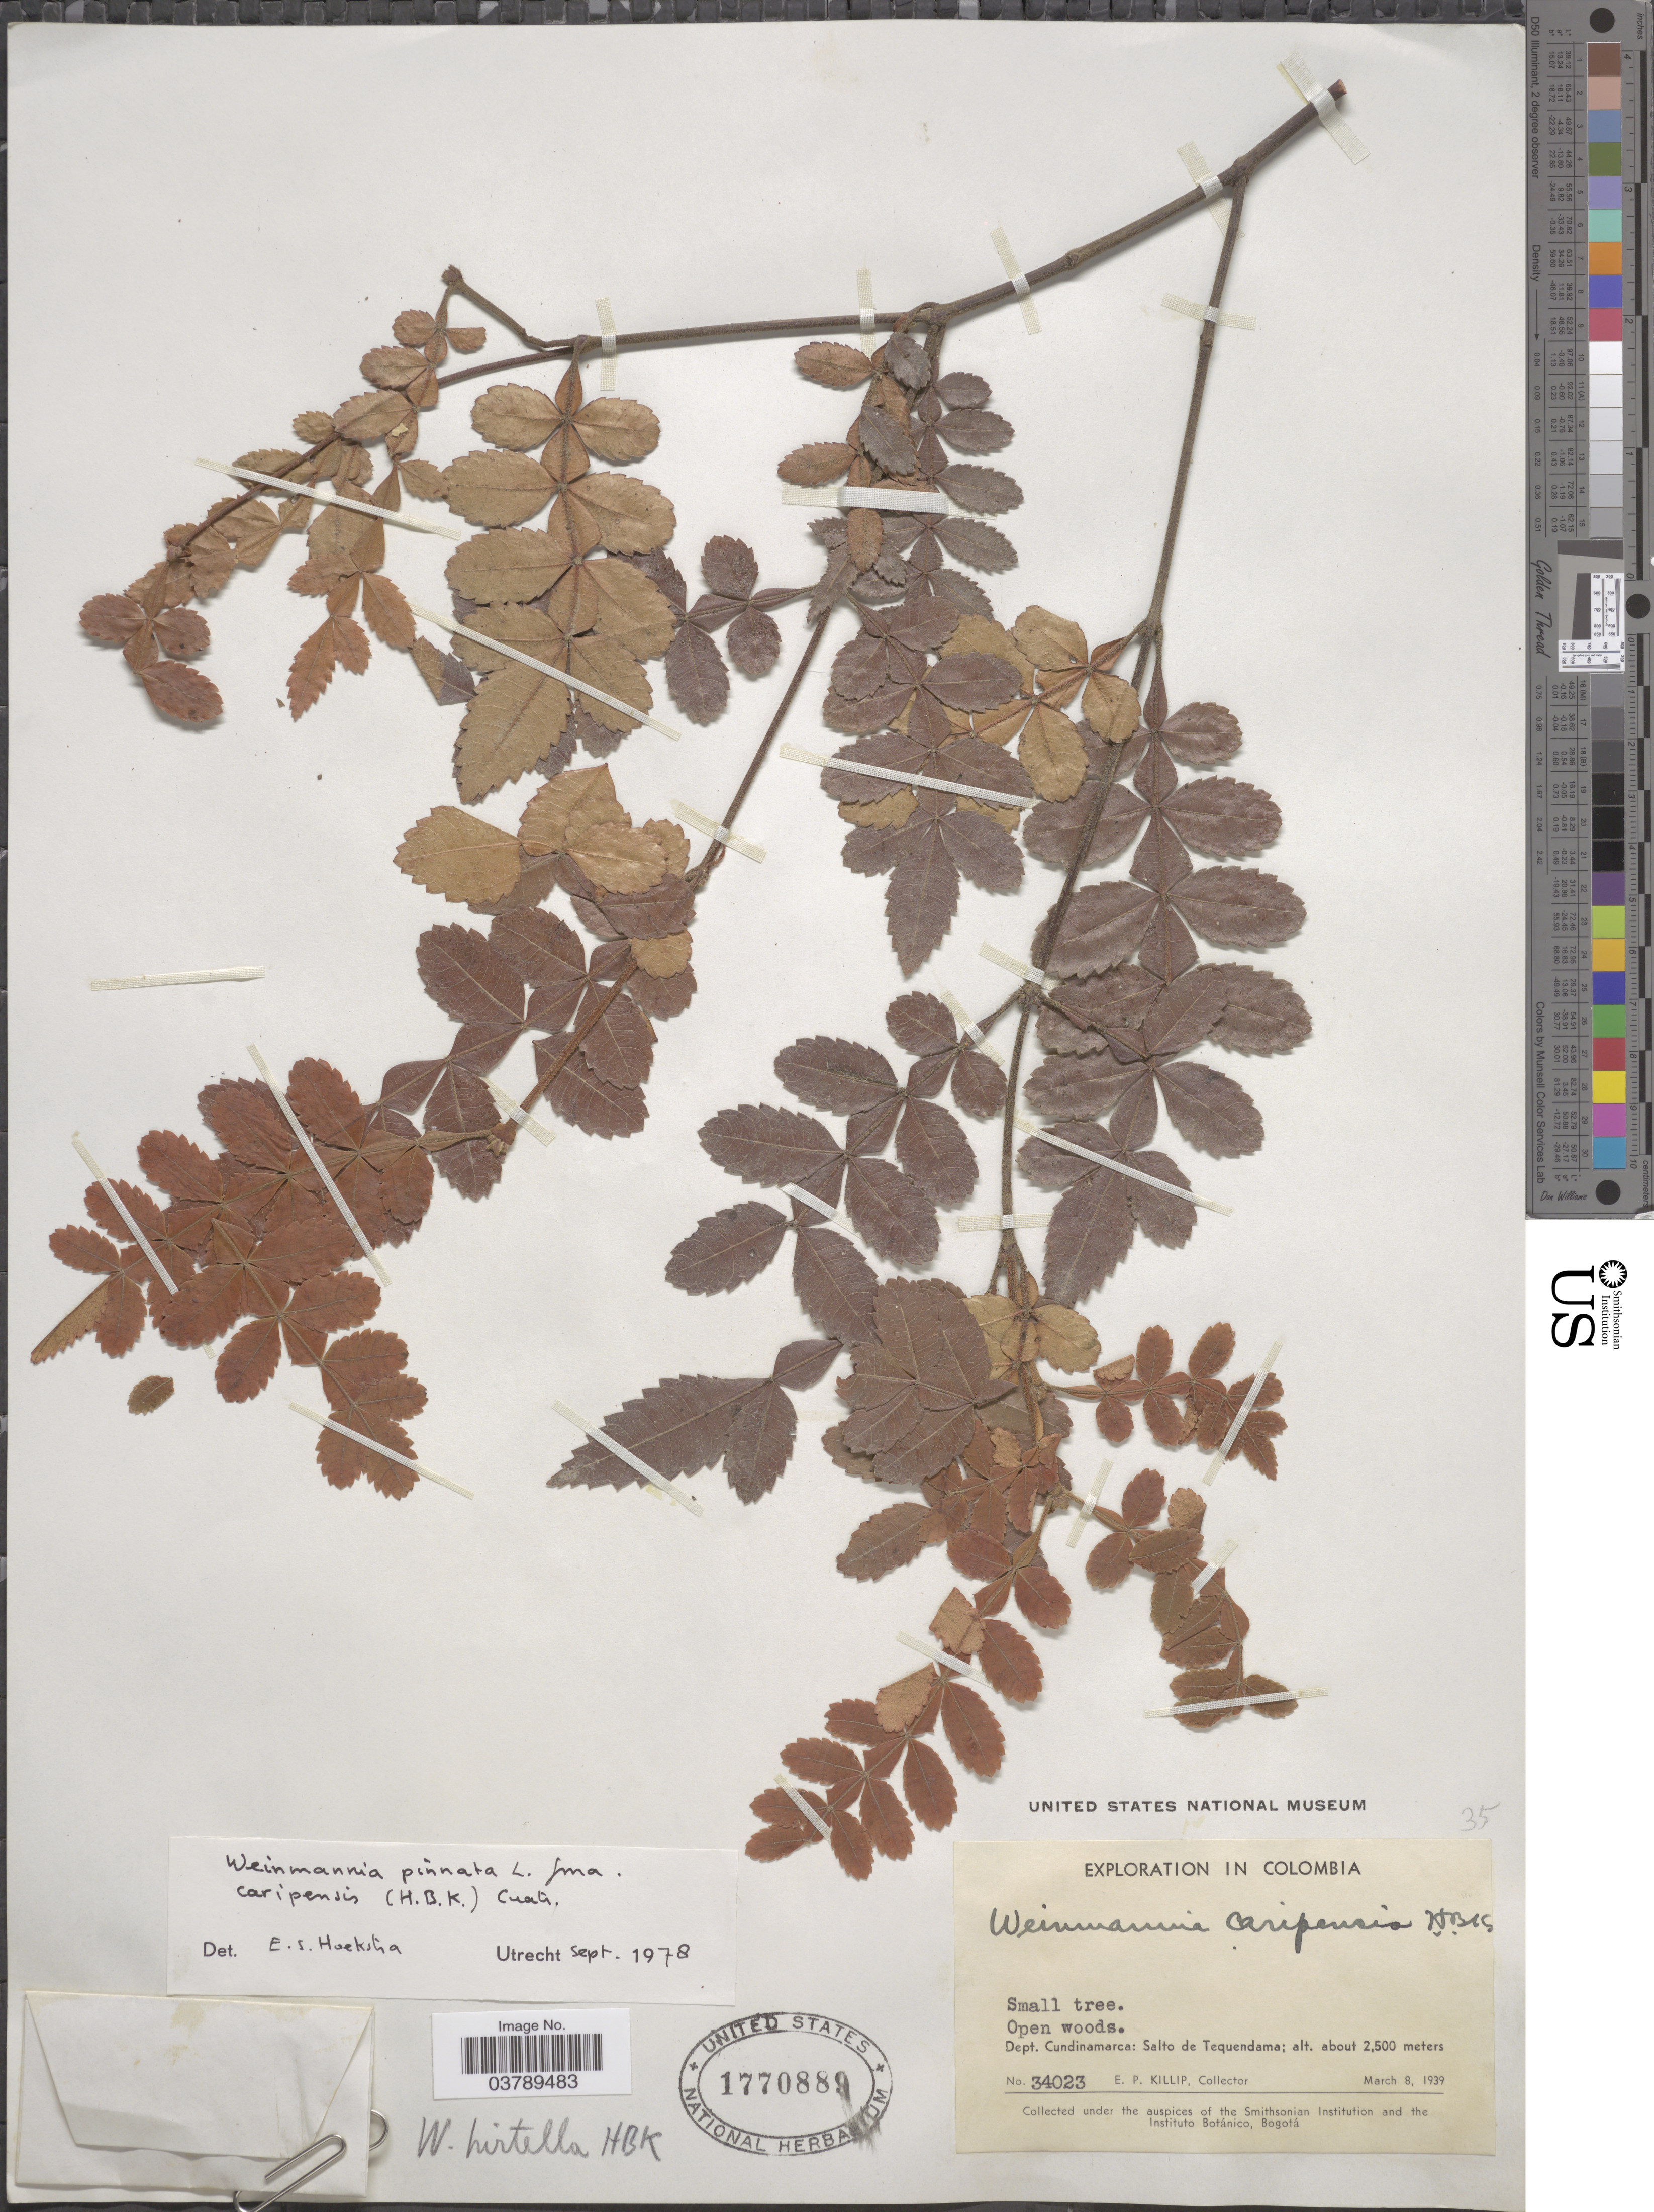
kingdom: Plantae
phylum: Tracheophyta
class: Magnoliopsida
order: Oxalidales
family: Cunoniaceae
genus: Weinmannia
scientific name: Weinmannia pinnata var. caripensis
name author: (Kunth) Cuatrec.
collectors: E. P. Killip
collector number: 34023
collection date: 1939-03-08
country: Colombia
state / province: Cundinamarca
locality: Dept. Cundinamarca: Salto de Tequendama.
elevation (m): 2500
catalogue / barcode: US 1770889